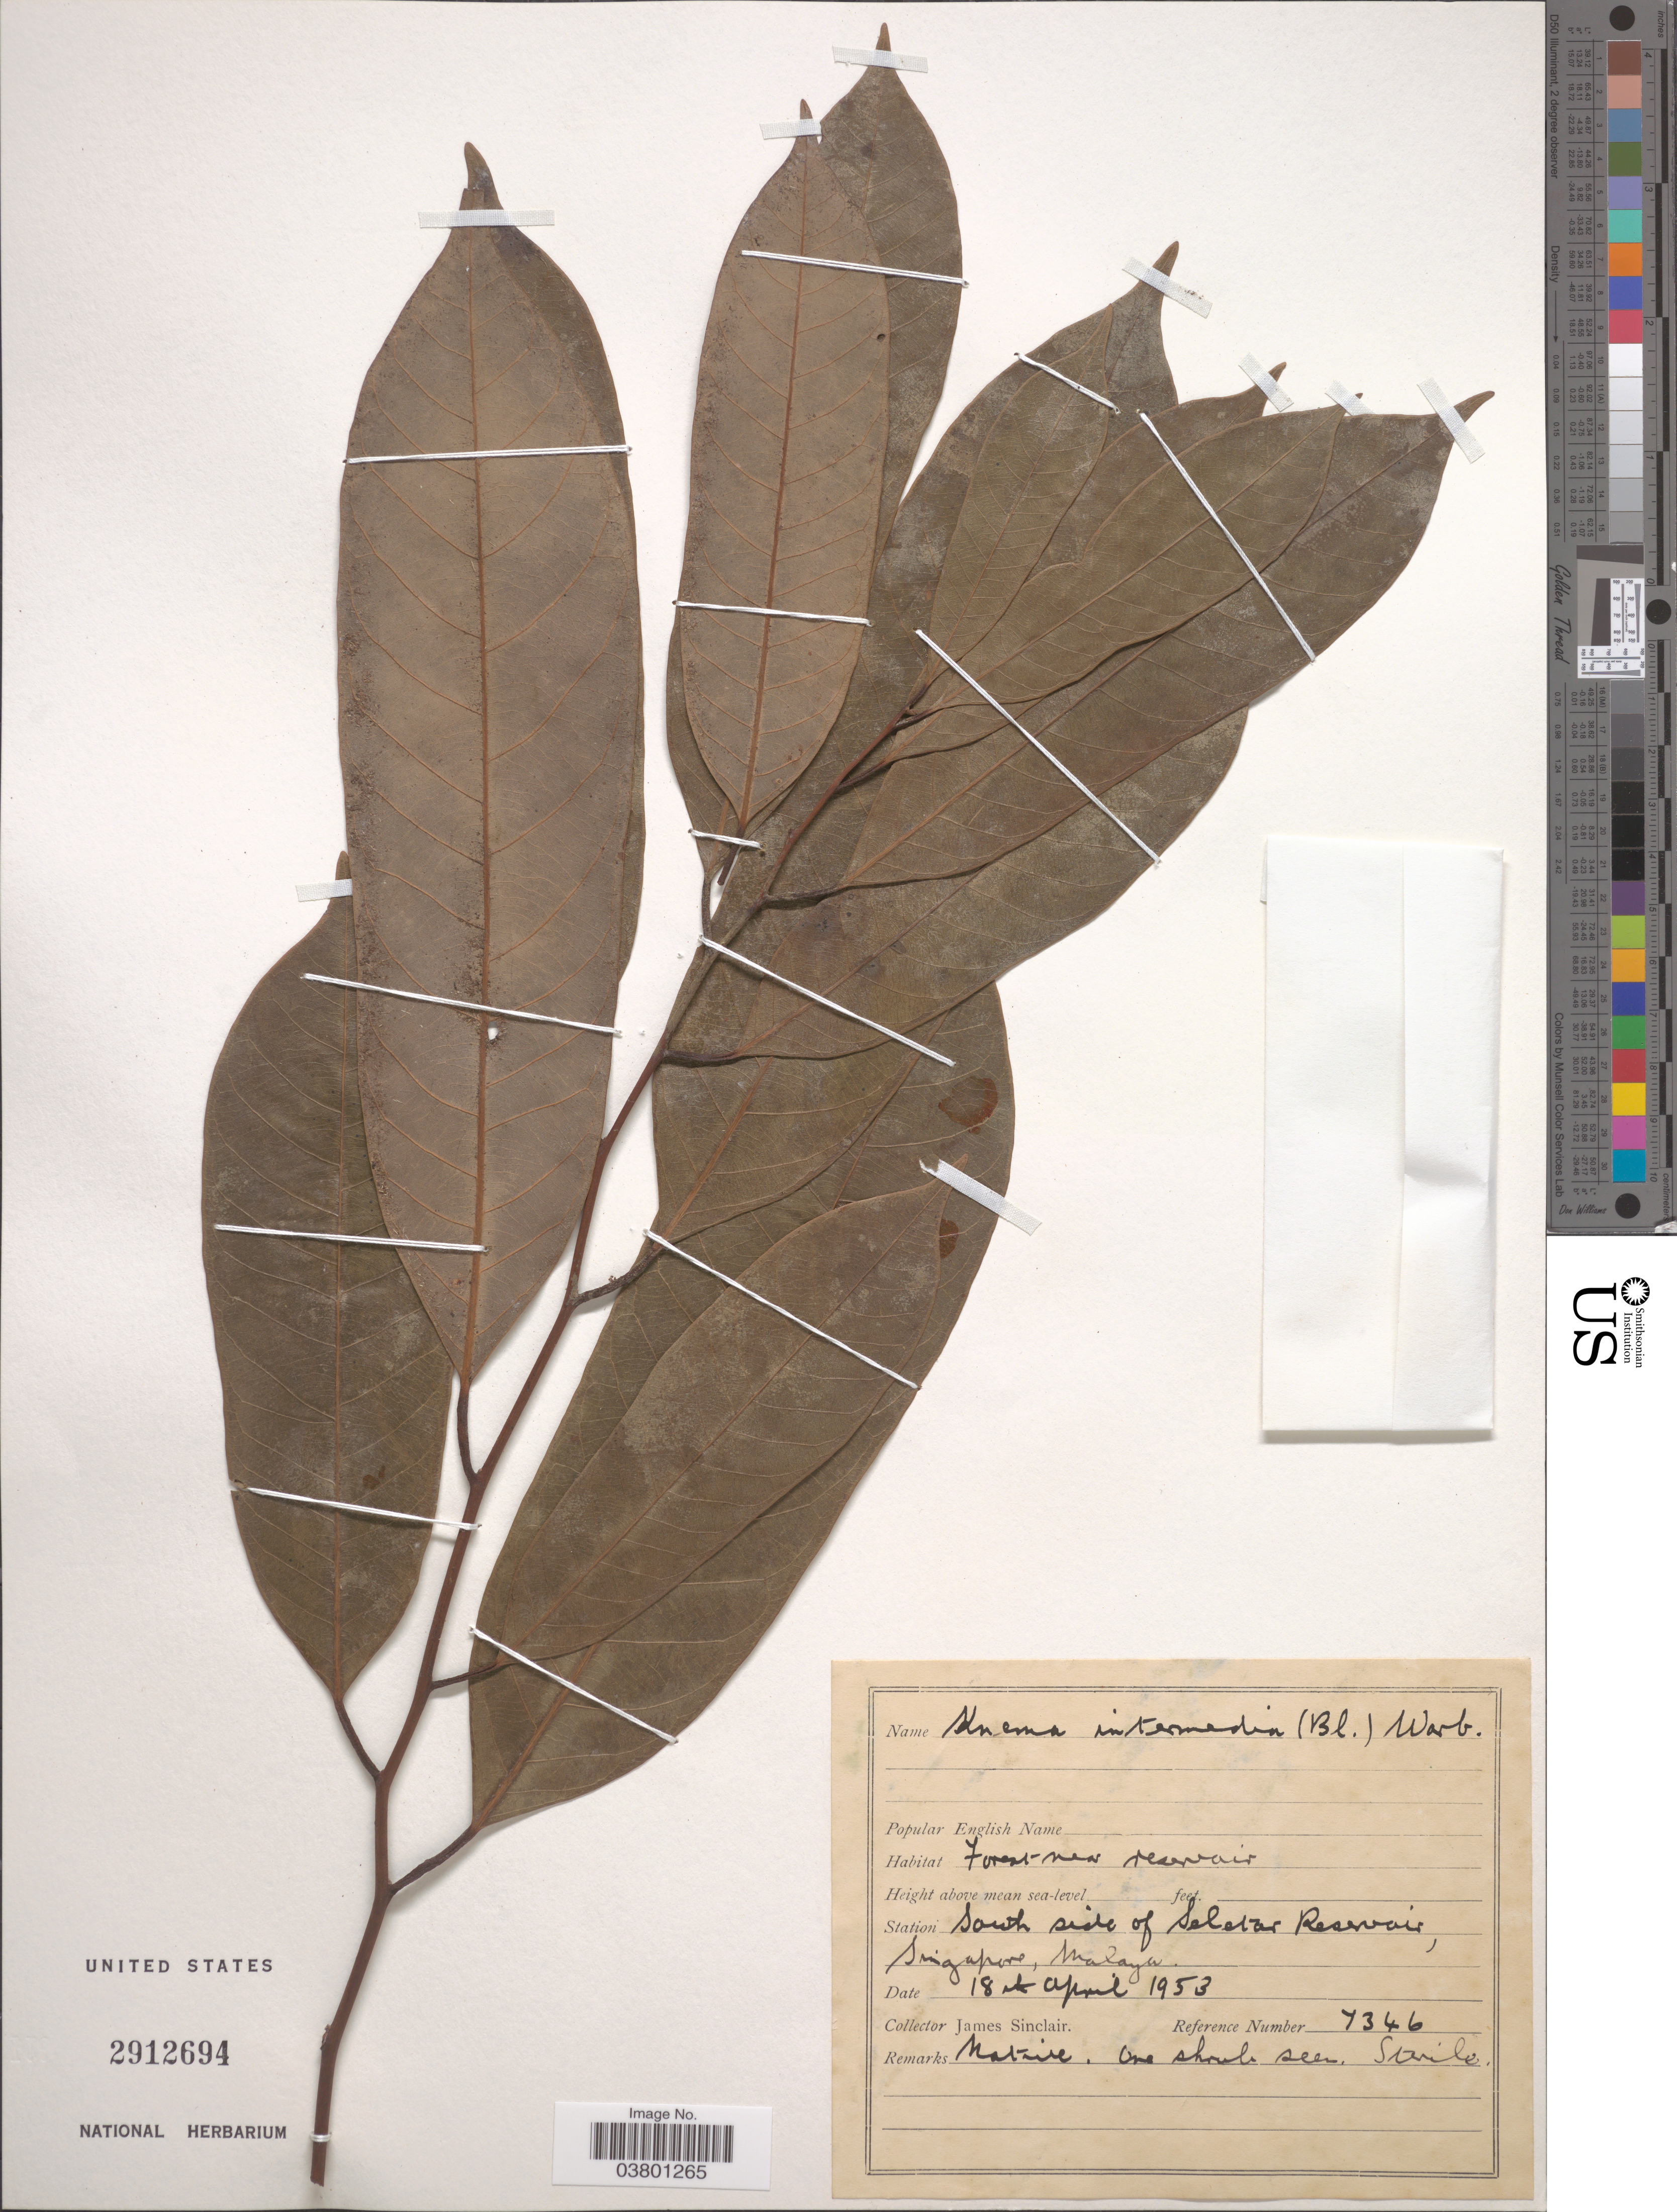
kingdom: Plantae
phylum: Tracheophyta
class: Magnoliopsida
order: Magnoliales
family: Myristicaceae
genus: Knema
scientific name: Knema intermedia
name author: (Blume) Warb.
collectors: J. Sinclair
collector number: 7346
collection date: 1953-04-18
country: Singapore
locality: Station South side of Seletar Reservoir, Malaya.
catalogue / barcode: US 2912694